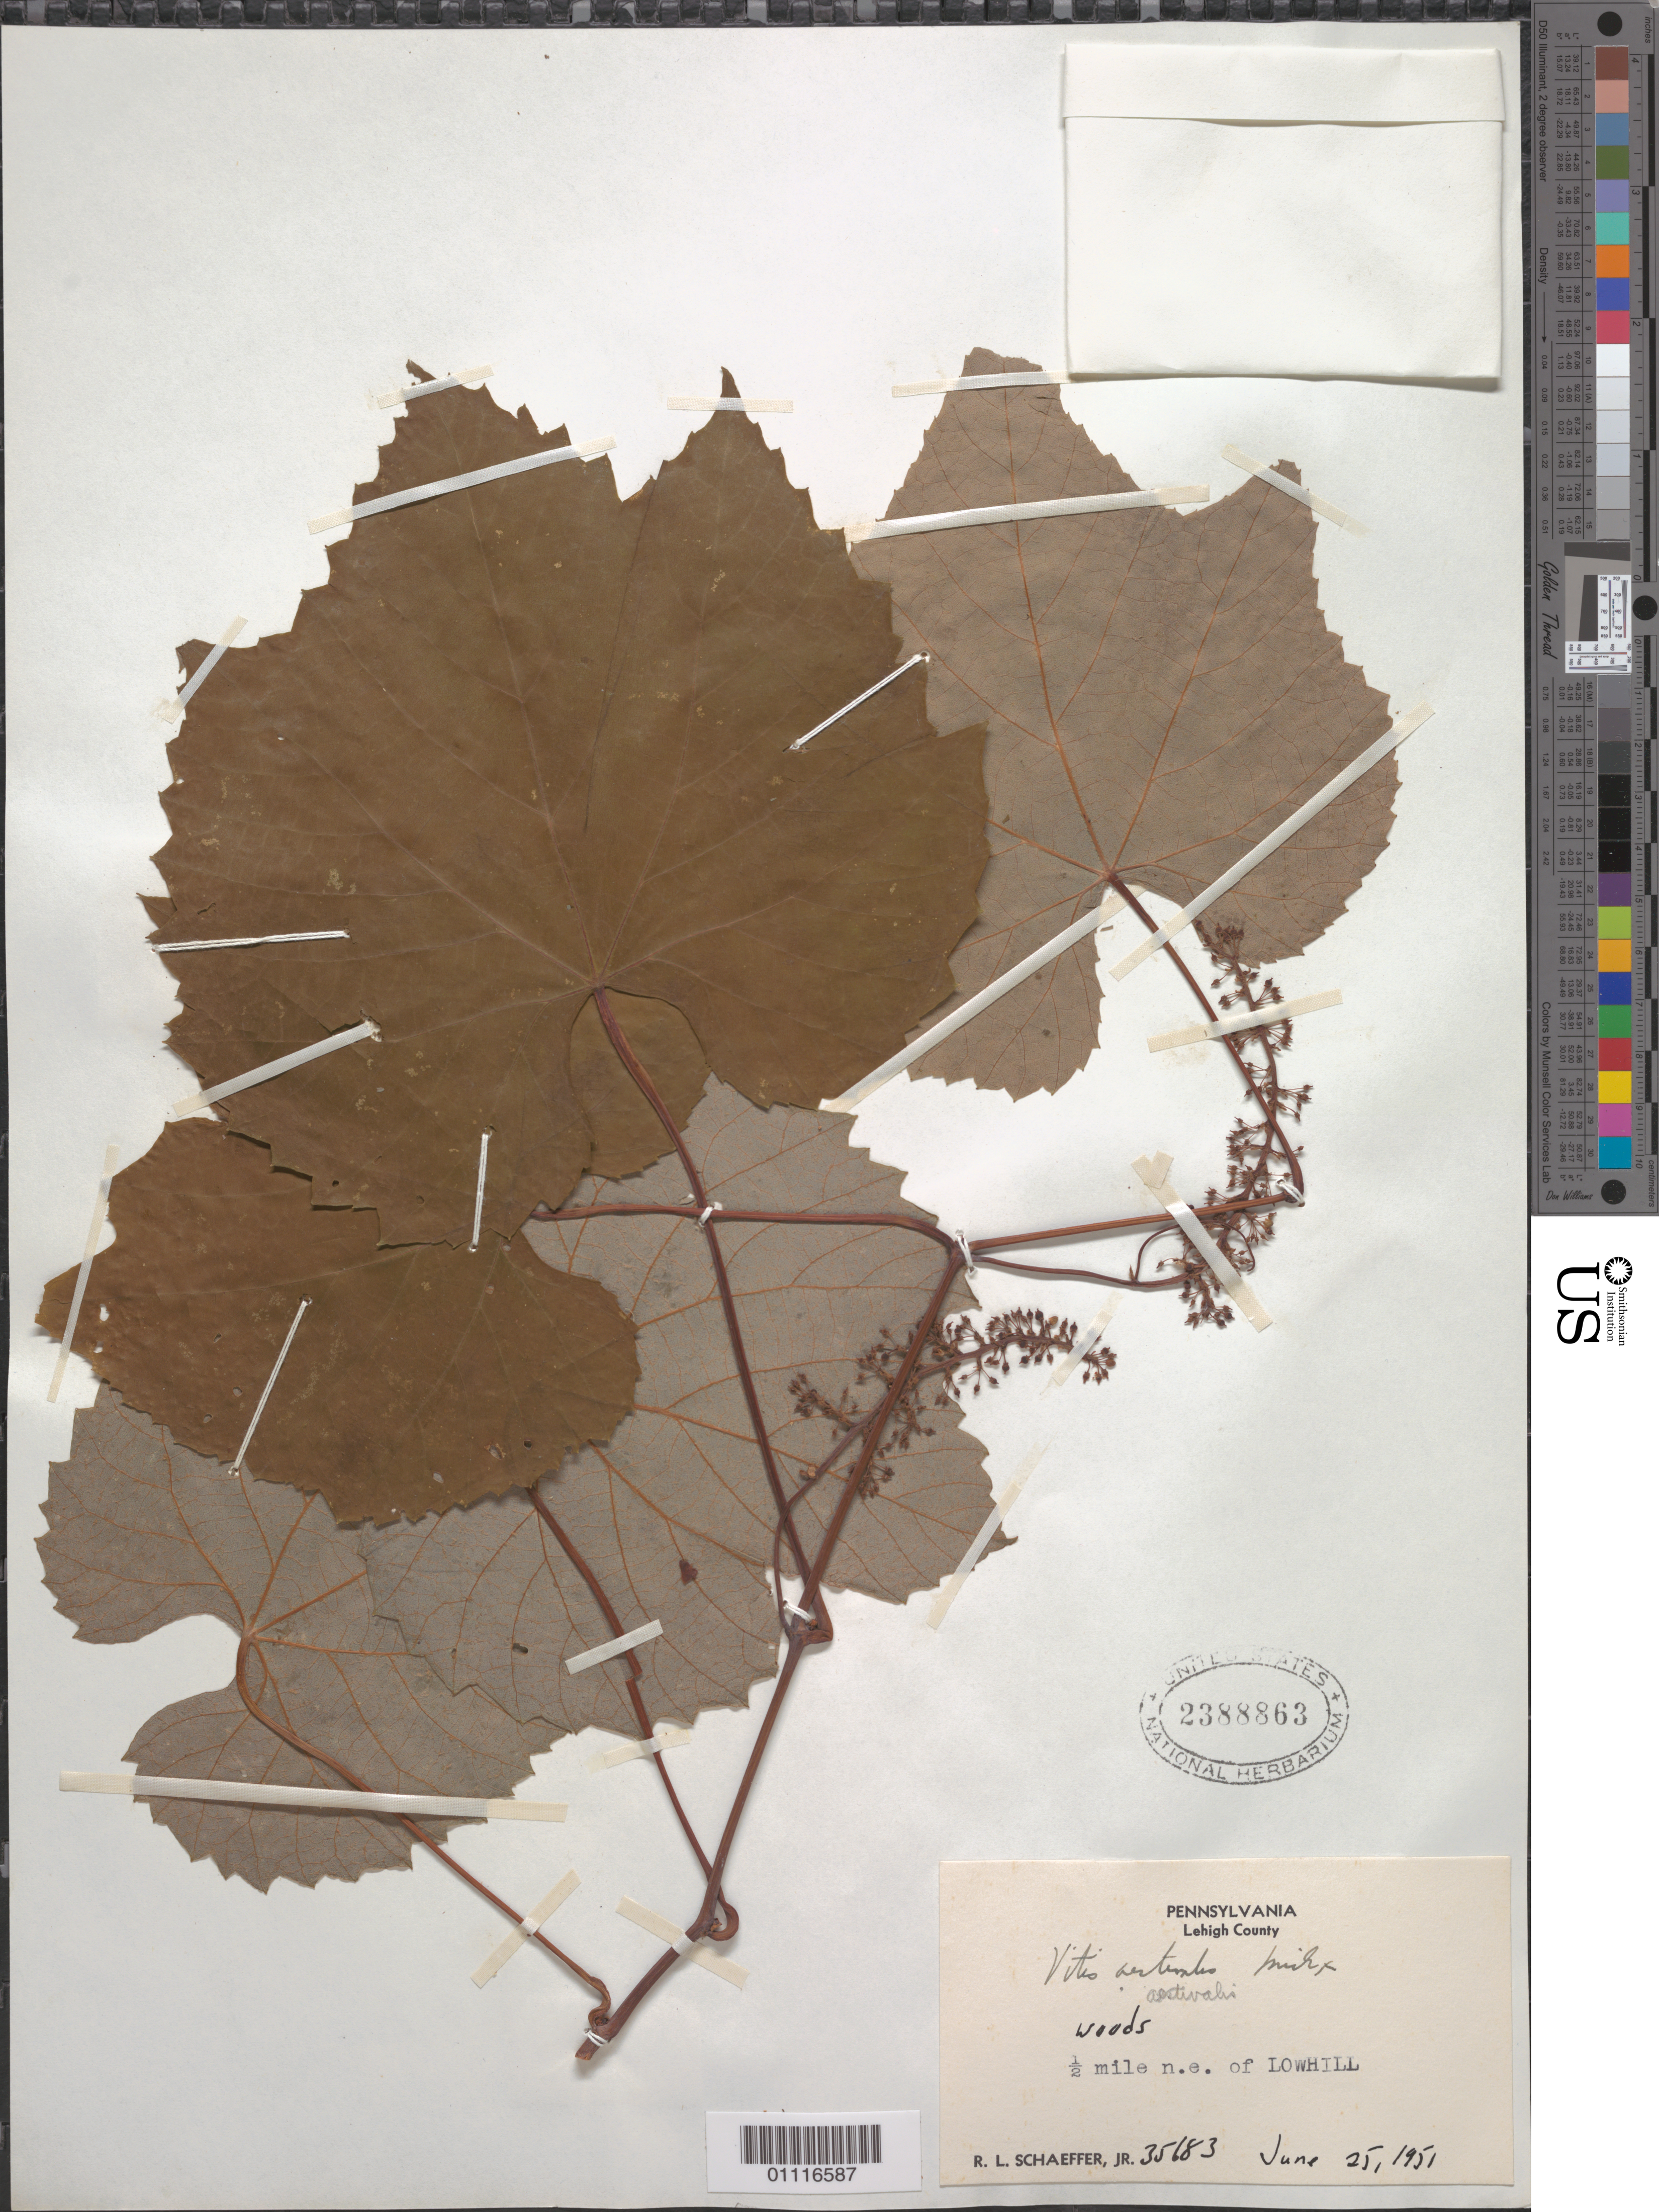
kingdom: Plantae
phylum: Tracheophyta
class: Magnoliopsida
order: Vitales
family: Vitaceae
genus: Vitis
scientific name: Vitis aestivalis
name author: Michx.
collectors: R. L. Schaeffer Jr.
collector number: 35683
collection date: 1951-06-25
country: United States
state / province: Pennsylvania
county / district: Lehigh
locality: Woods, 1/2 mile n.e. of Lowhill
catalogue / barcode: US 2388863